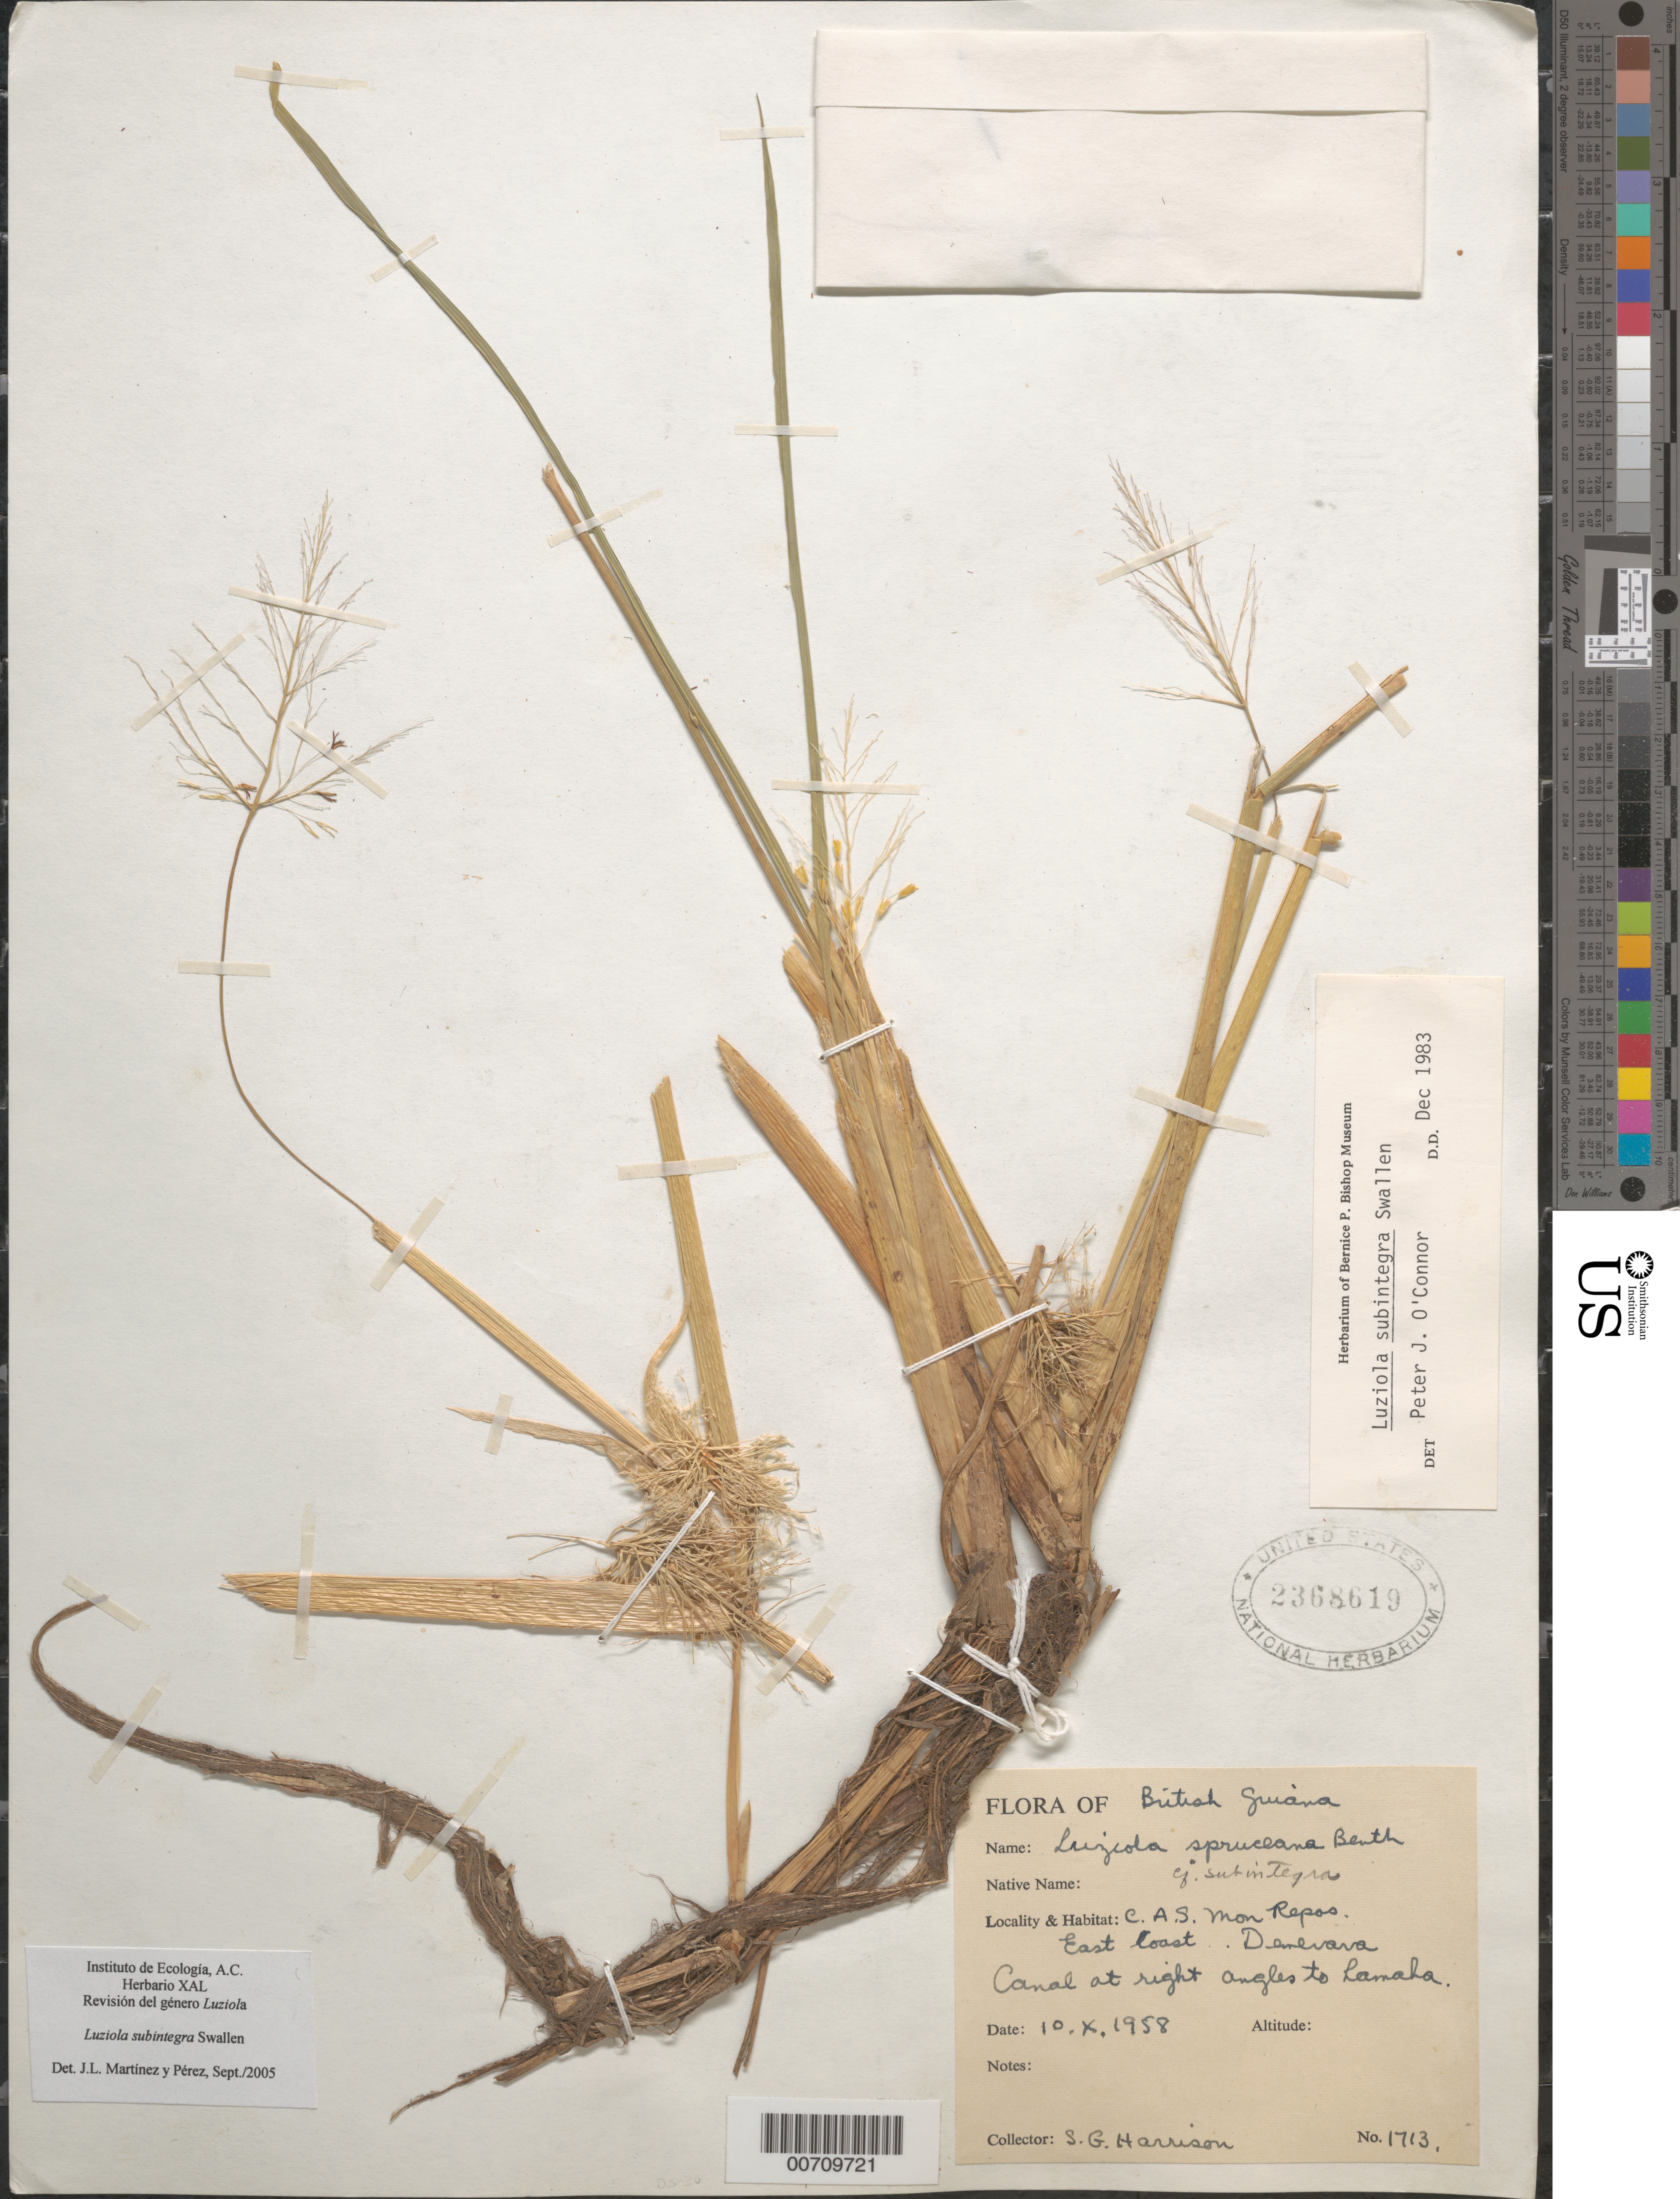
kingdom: Plantae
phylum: Tracheophyta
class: Liliopsida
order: Poales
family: Poaceae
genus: Luziola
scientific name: Luziola subintegra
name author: Swallen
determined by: O'Connor, P. J.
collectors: S. G. Harrison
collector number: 1713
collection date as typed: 10-Oct-58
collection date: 1958-10-10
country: Guyana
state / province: Demerara-Mahaica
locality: C.A.S., Mon Repos, East Coast Demerara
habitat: Canal at right angles to Lamaha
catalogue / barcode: US 2368619